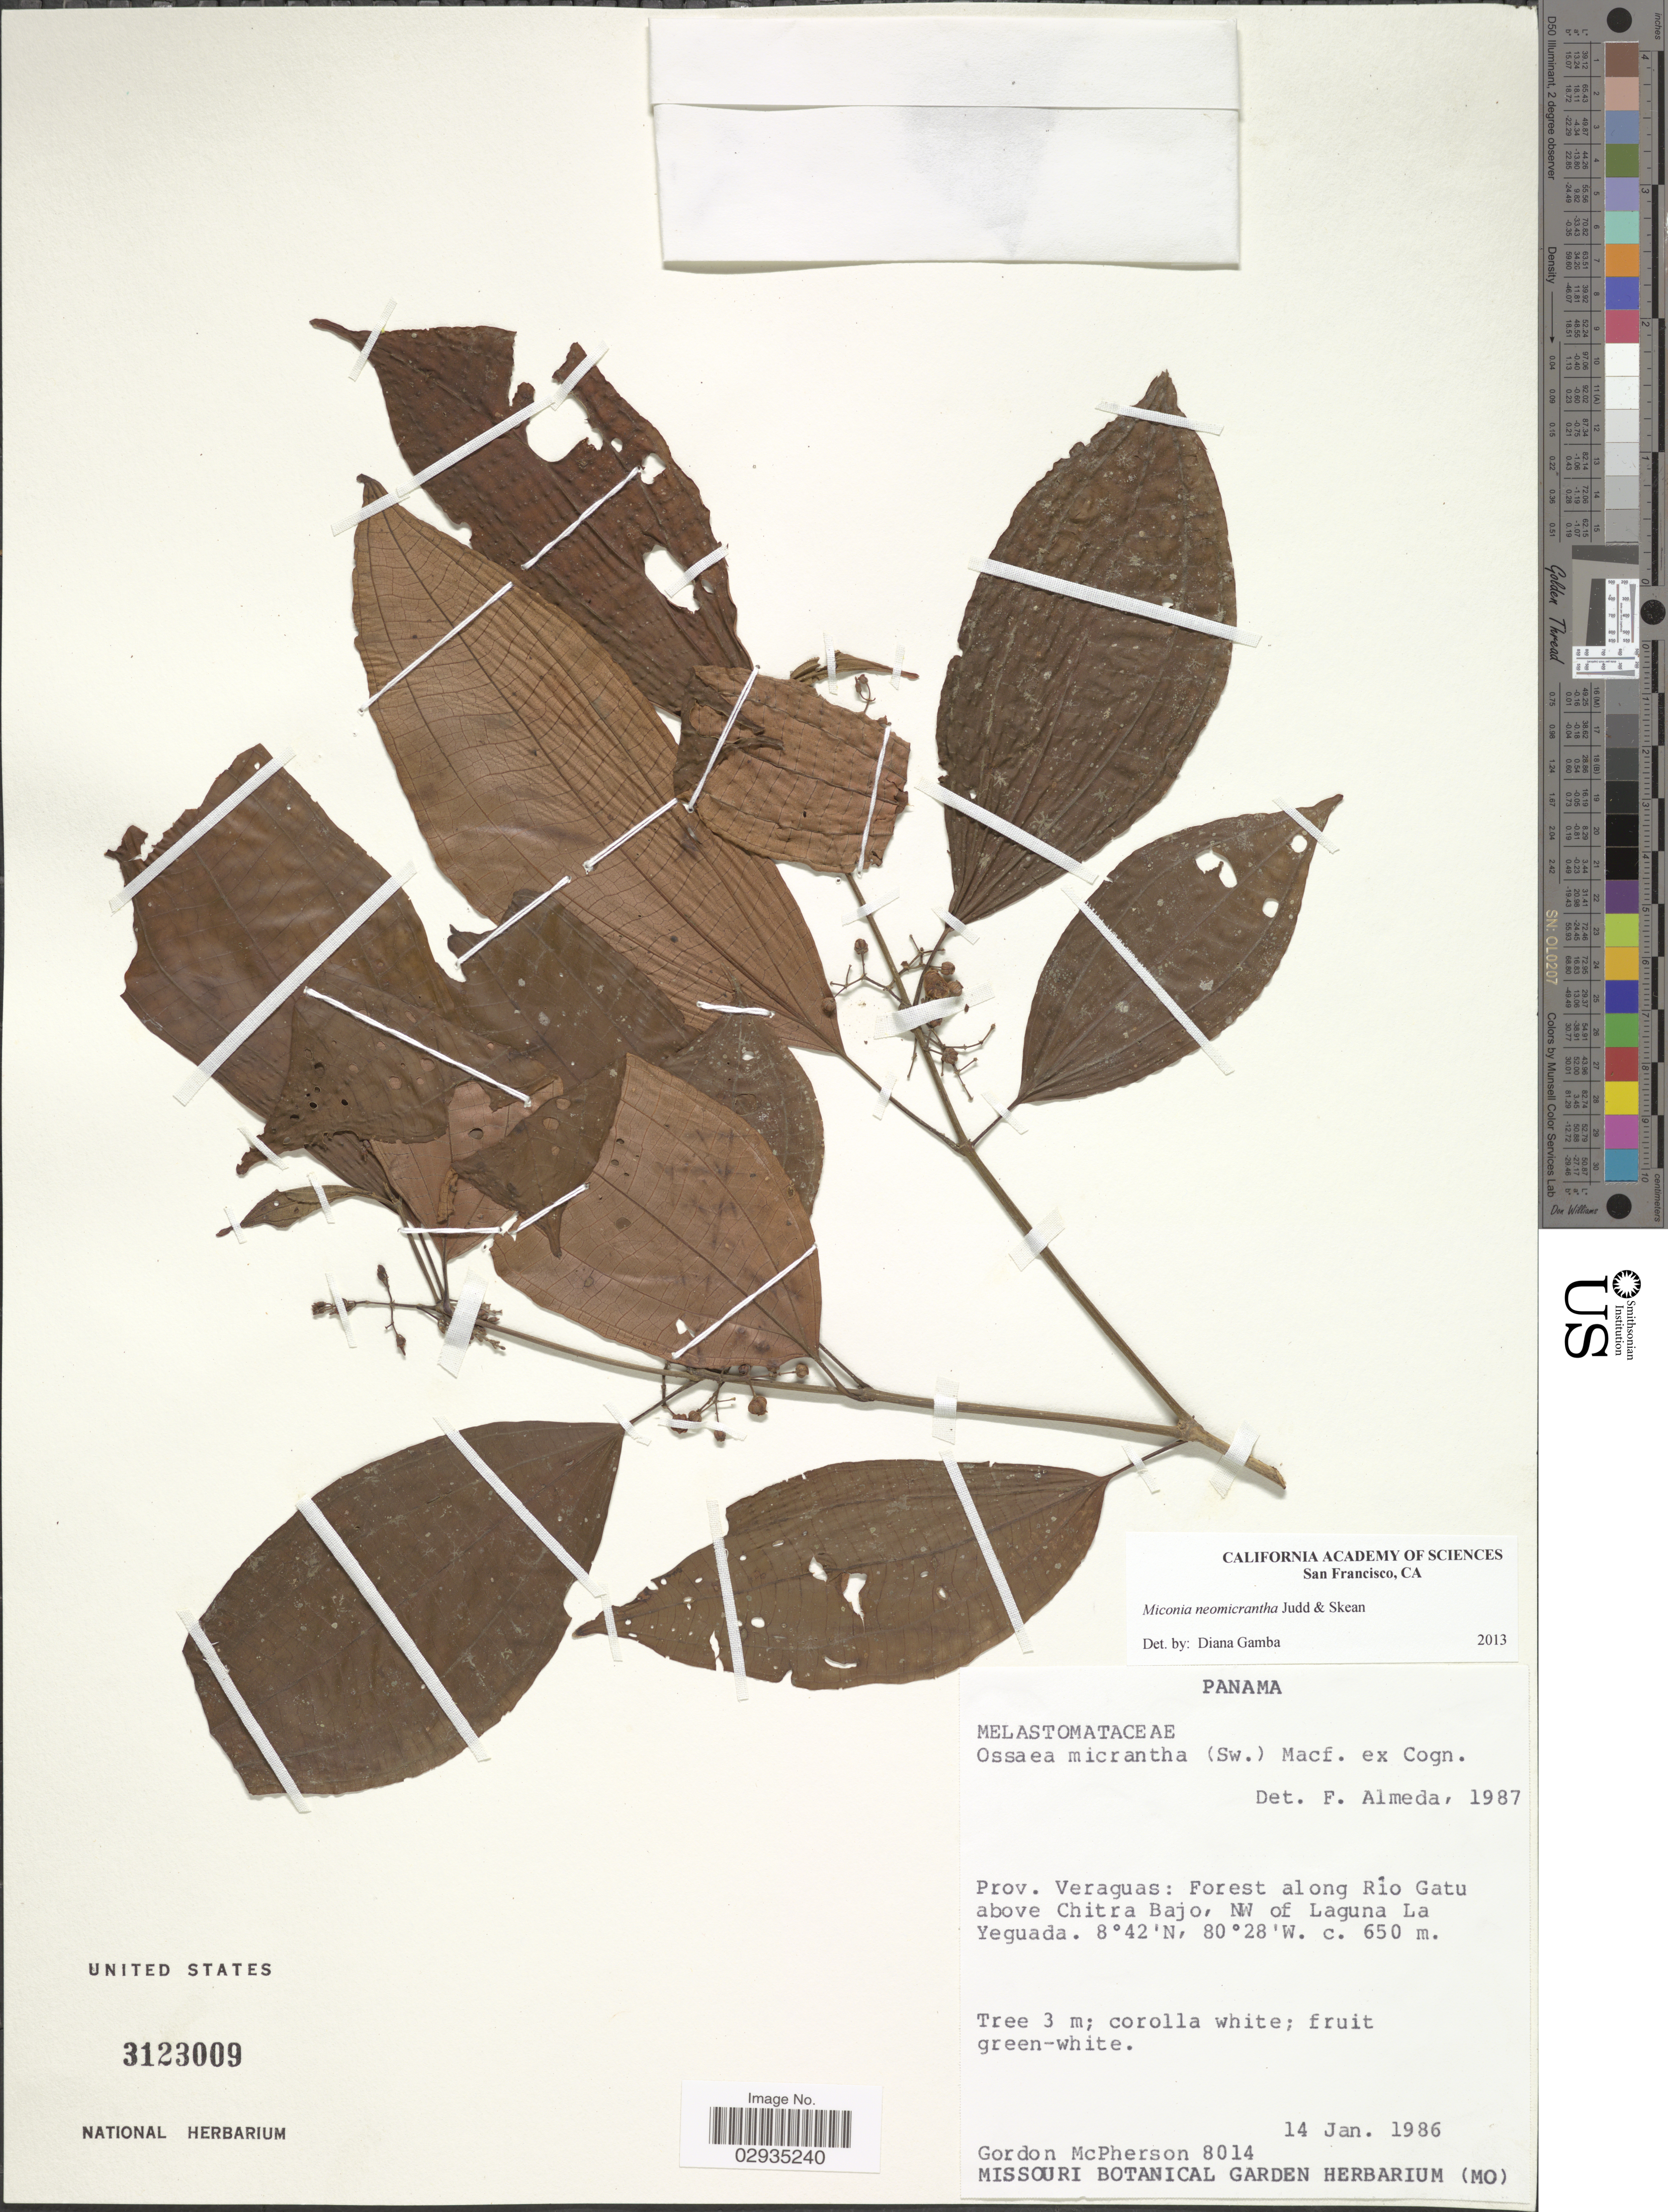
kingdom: Plantae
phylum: Tracheophyta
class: Magnoliopsida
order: Myrtales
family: Melastomataceae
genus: Miconia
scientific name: Miconia neomicrantha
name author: Judd & Skean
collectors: G. D. McPherson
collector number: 8014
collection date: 1986-01-14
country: Panama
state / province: Veraguas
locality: Forest along Río Gatu above Chitra Bajo, NW of Laguna La Yeguada.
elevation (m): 650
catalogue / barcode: US 3123009